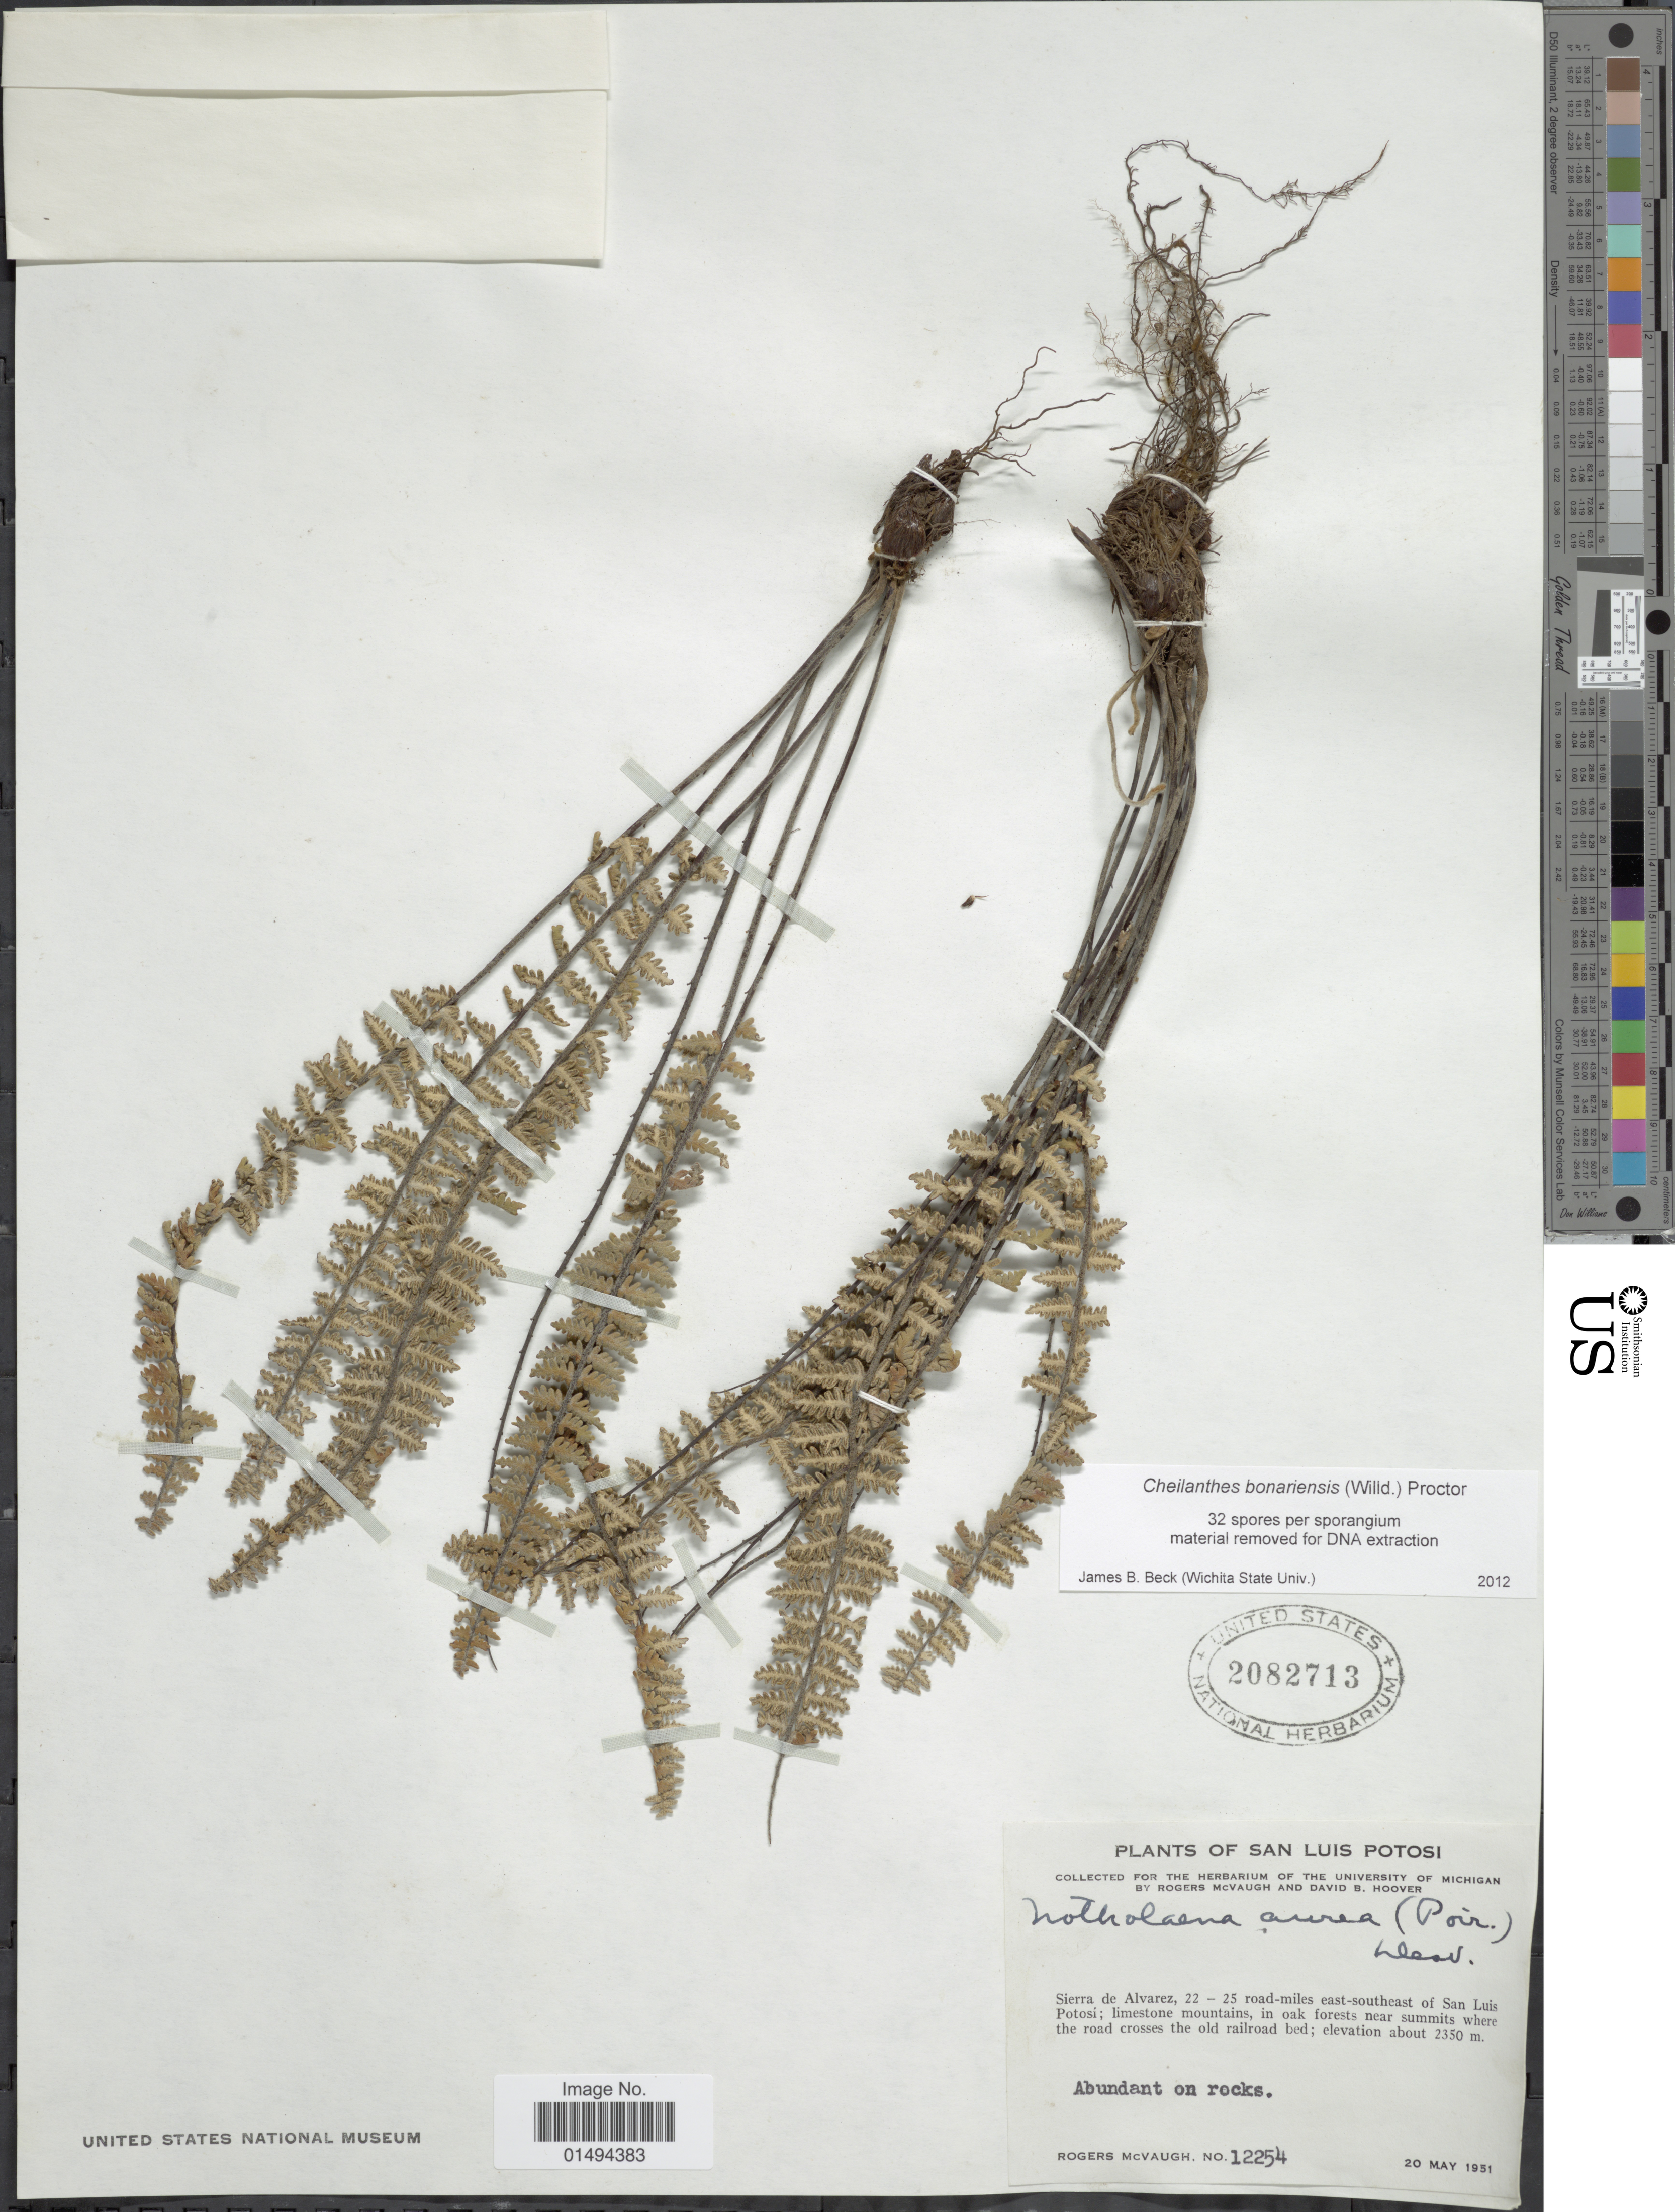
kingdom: Plantae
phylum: Tracheophyta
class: Polypodiopsida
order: Polypodiales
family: Pteridaceae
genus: Myriopteris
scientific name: Myriopteris aurea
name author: (Poir.) Grusz & Windham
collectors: R. McVaugh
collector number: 12254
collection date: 1951-05-20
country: Mexico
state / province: San Luis Potosí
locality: Sierra de Alvarez, 22-25 road miles east southeast of San Luis Potosi; limestone mountains in oak forests near summits where the road crosses the old railroad bed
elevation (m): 2350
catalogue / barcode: US 2082713